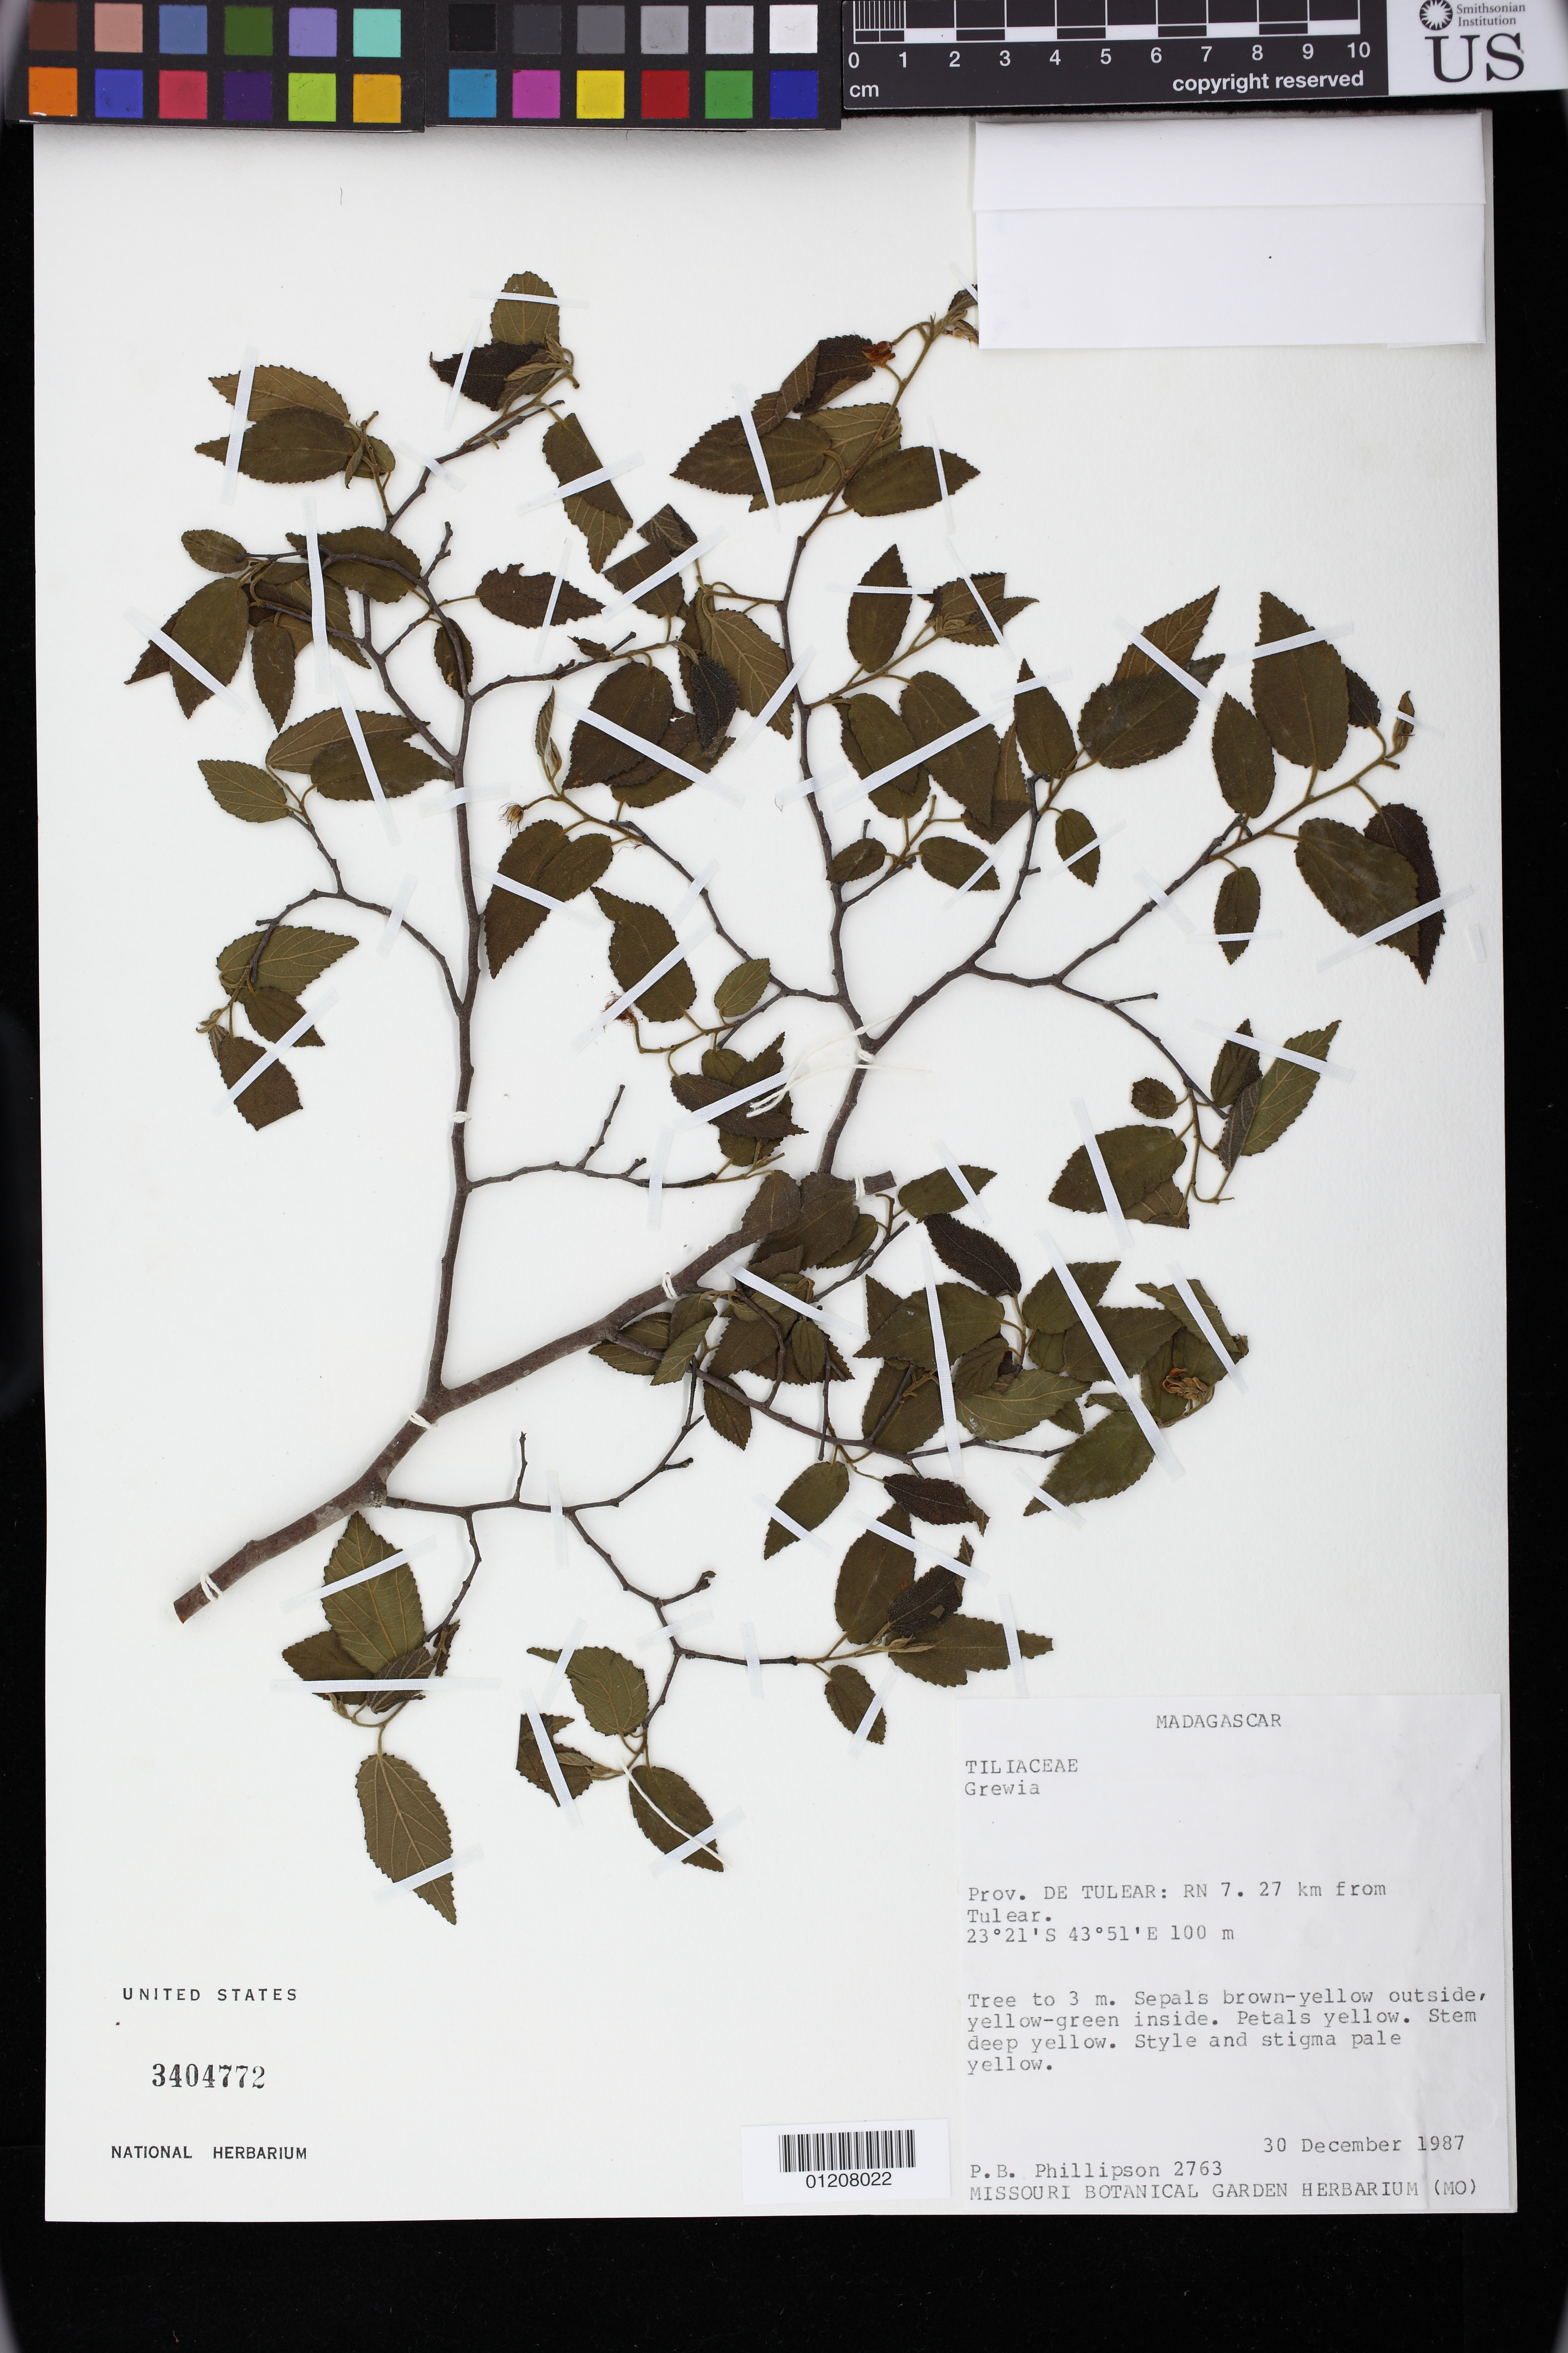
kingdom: Plantae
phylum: Tracheophyta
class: Magnoliopsida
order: Malvales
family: Malvaceae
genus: Grewia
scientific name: Grewia franciscana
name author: Capuron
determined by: Jourdain-Fievet, L.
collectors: P. B. Phillipson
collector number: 2763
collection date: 1987-12-30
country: Madagascar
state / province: Atsimo-Andrefana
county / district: Toliara I District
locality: Prov. de Tulear: RN 7. 27 km from Toliara (Tulear).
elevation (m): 100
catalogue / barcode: US 3404772